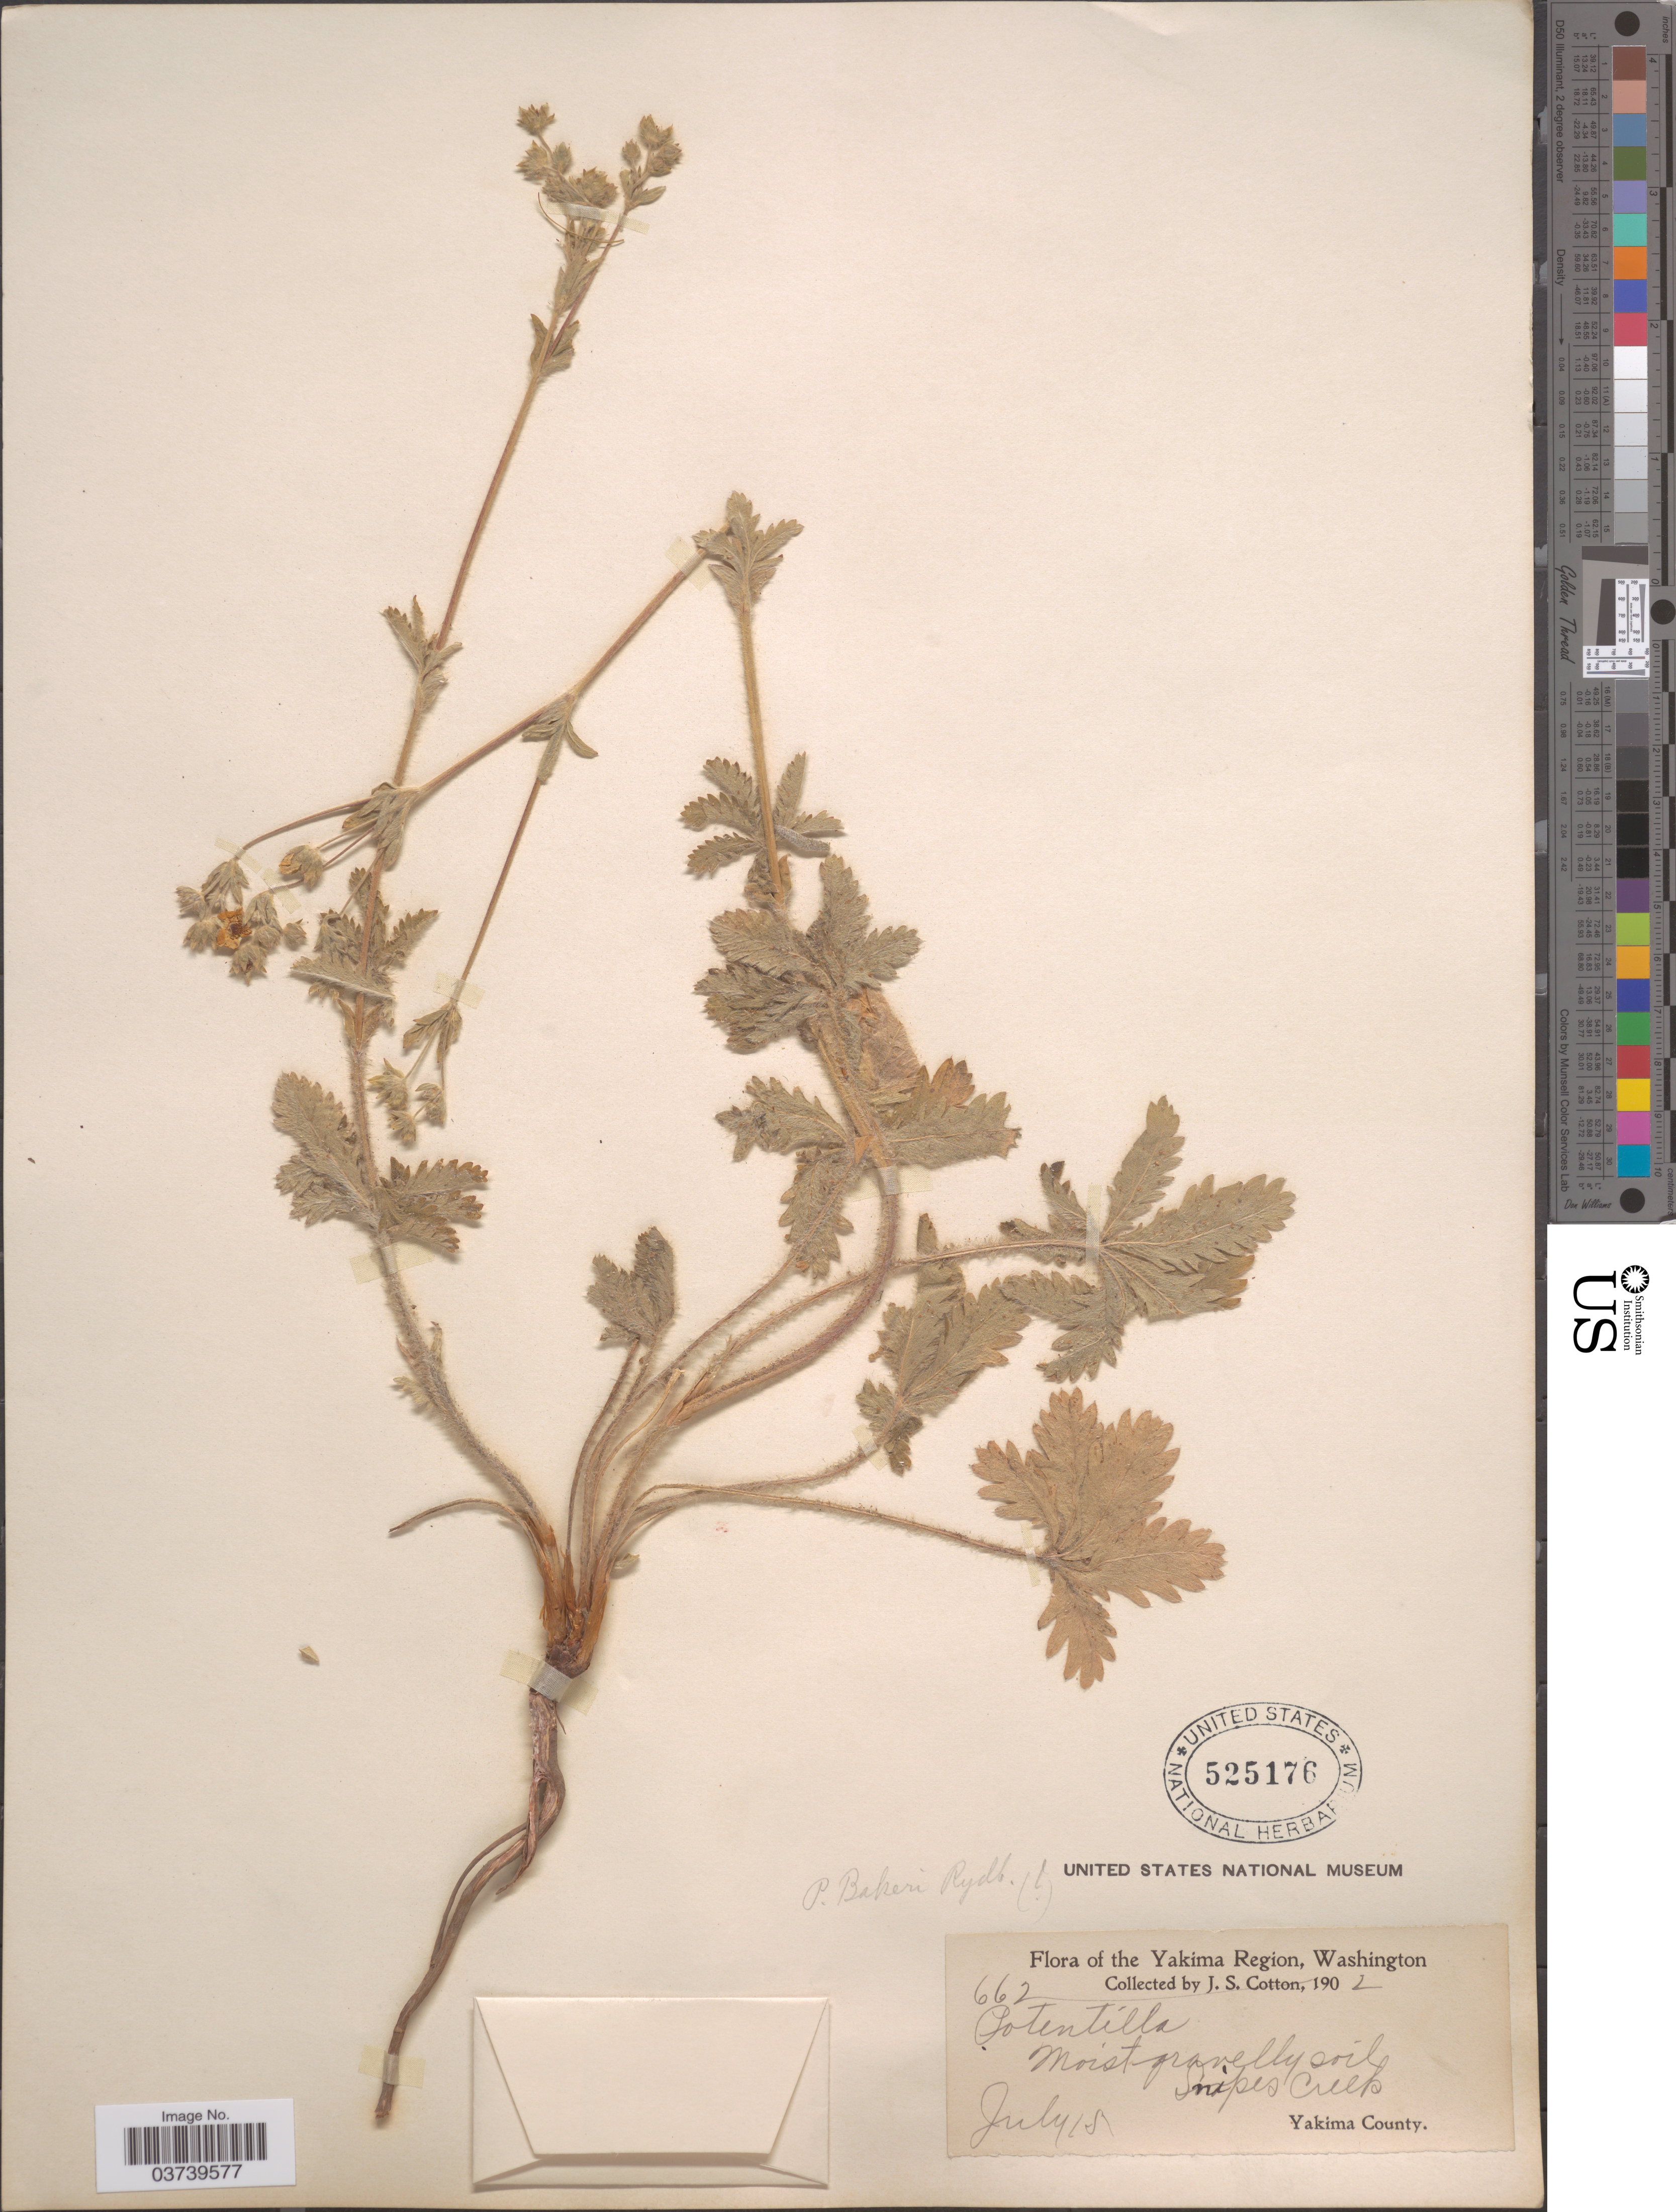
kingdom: Plantae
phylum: Tracheophyta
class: Magnoliopsida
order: Rosales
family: Rosaceae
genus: Potentilla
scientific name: Potentilla gracilis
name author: Douglas ex Hook.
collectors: J. S. Cotton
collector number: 662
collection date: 1902-07-15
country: United States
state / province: Washington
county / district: Yakima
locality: The Yakima Region. Snipes Creep, Yakima County.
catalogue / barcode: US 525176